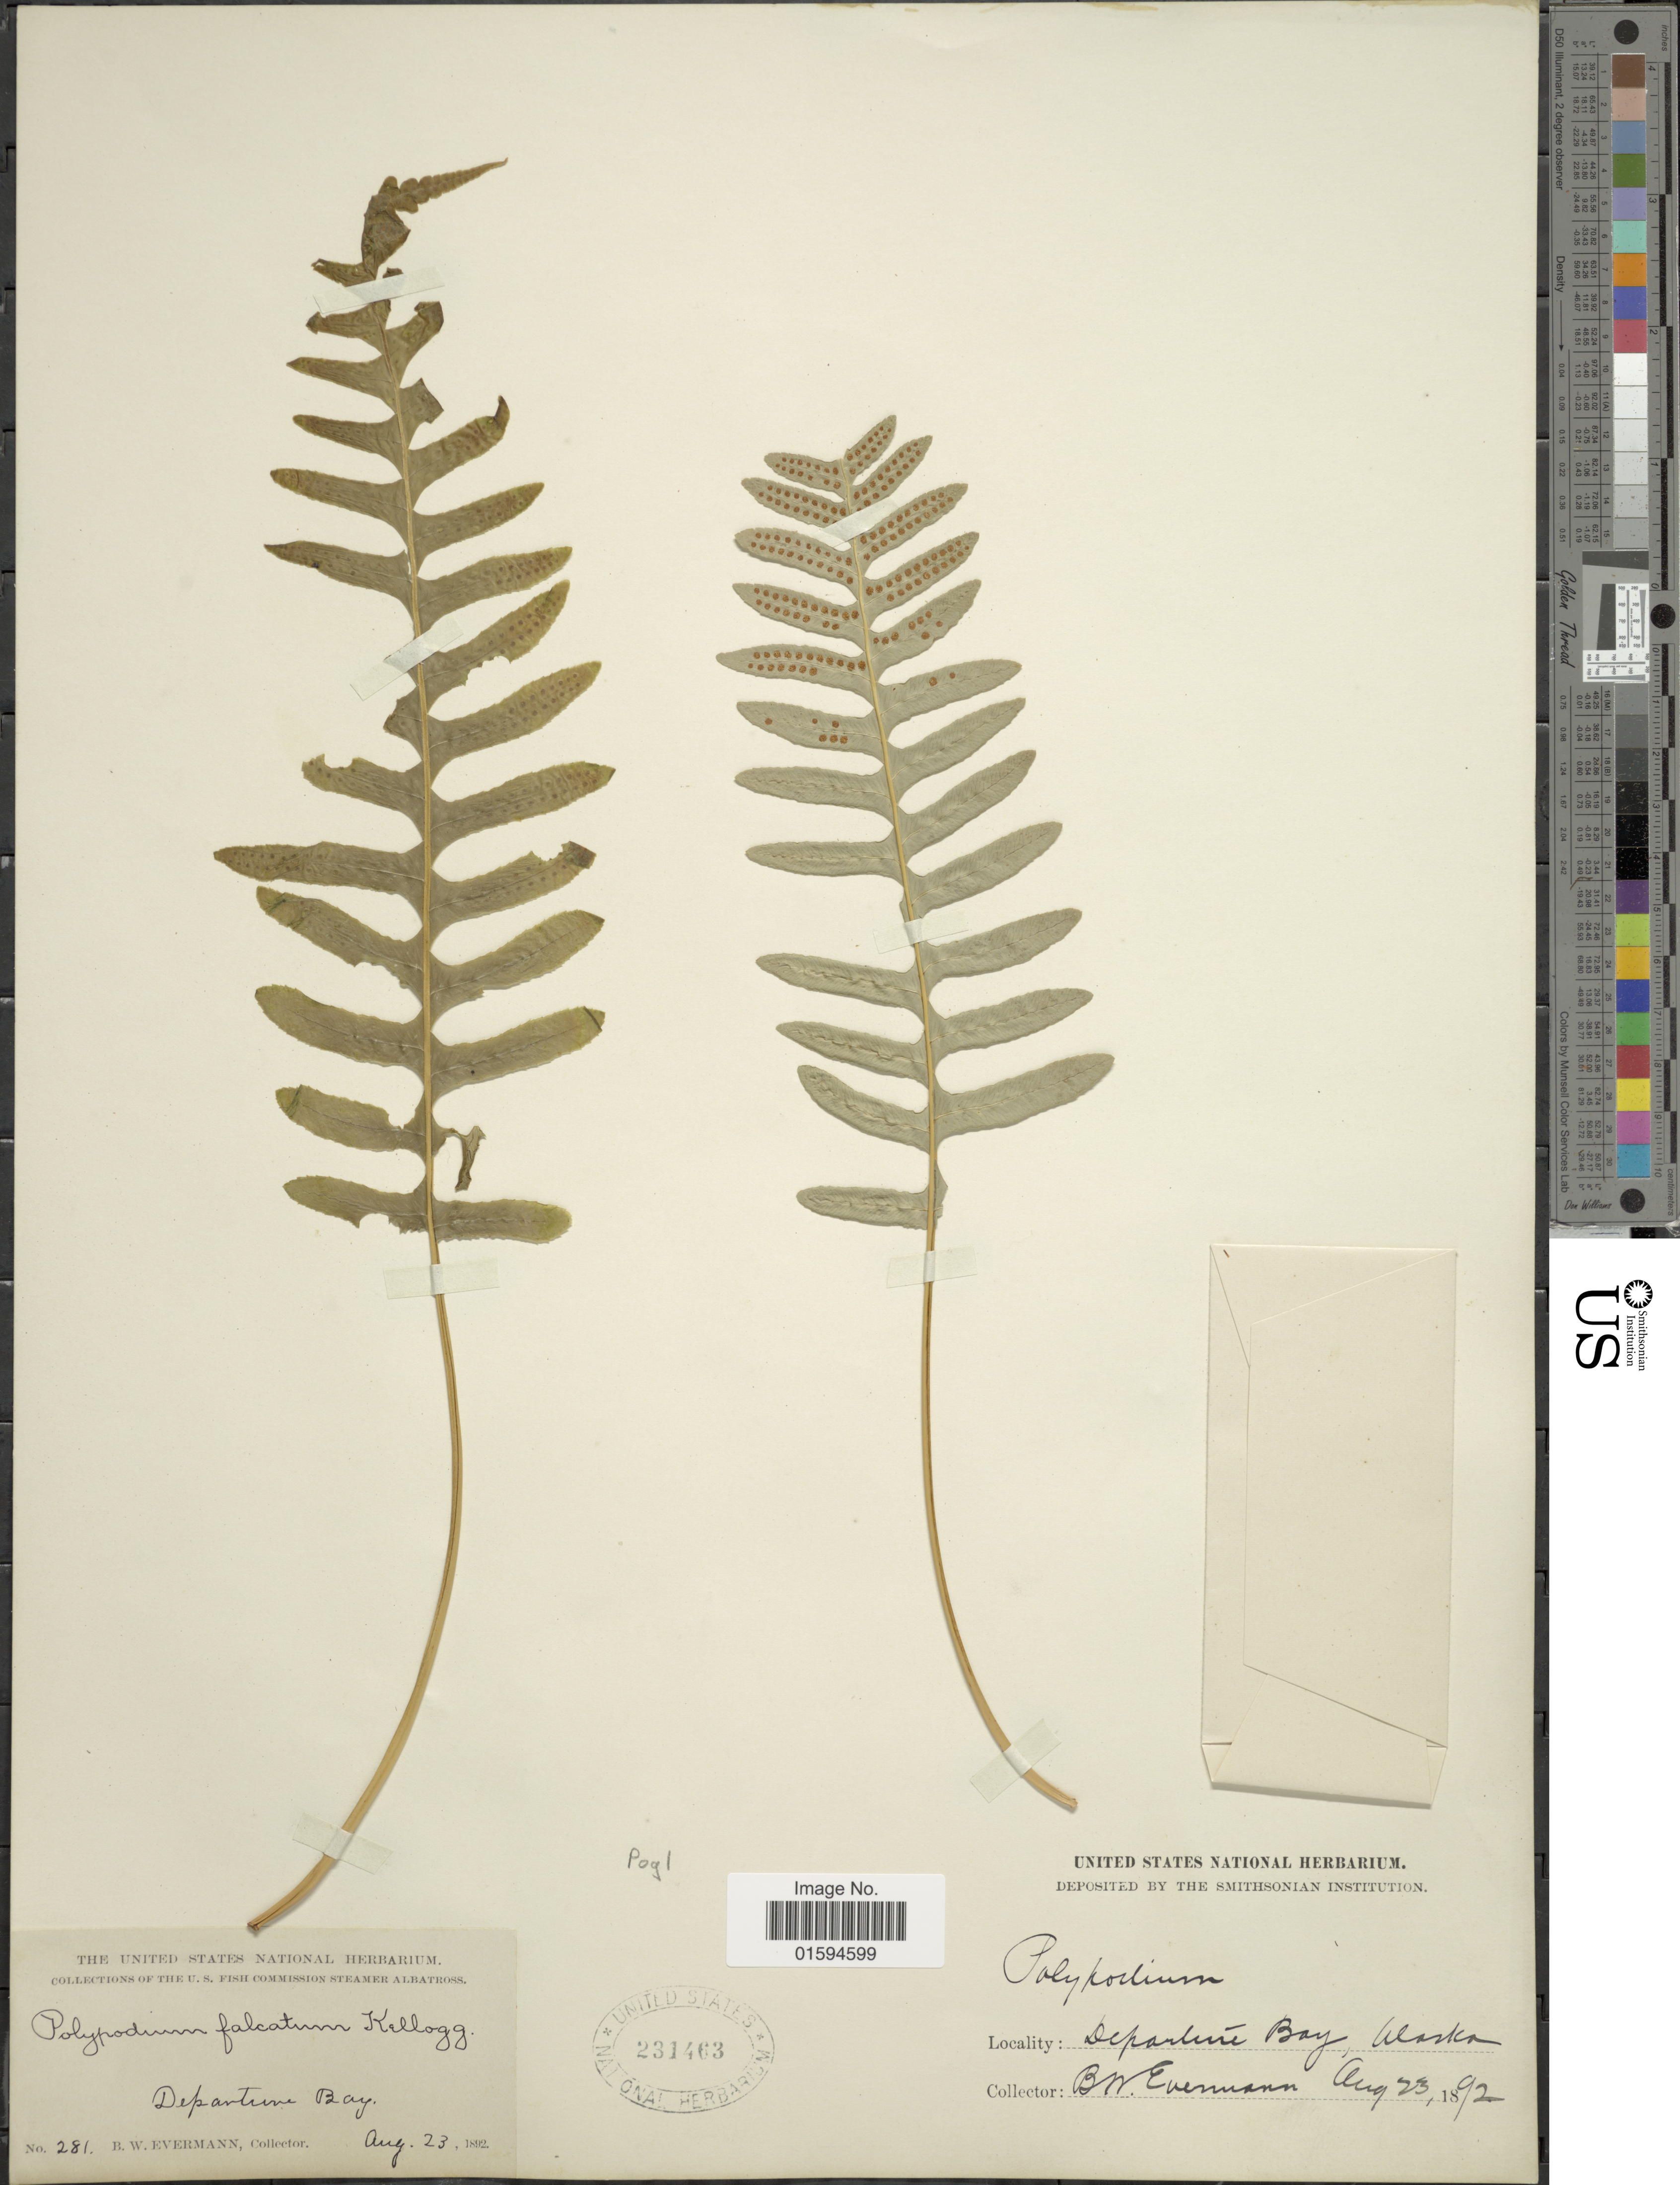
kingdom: Plantae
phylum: Tracheophyta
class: Polypodiopsida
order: Polypodiales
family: Polypodiaceae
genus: Polypodium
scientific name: Polypodium glycyrrhiza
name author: D.C. Eaton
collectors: B. W. Evermann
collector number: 281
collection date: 1892-08-23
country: United States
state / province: Alaska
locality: Departure Bay.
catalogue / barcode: US 231463